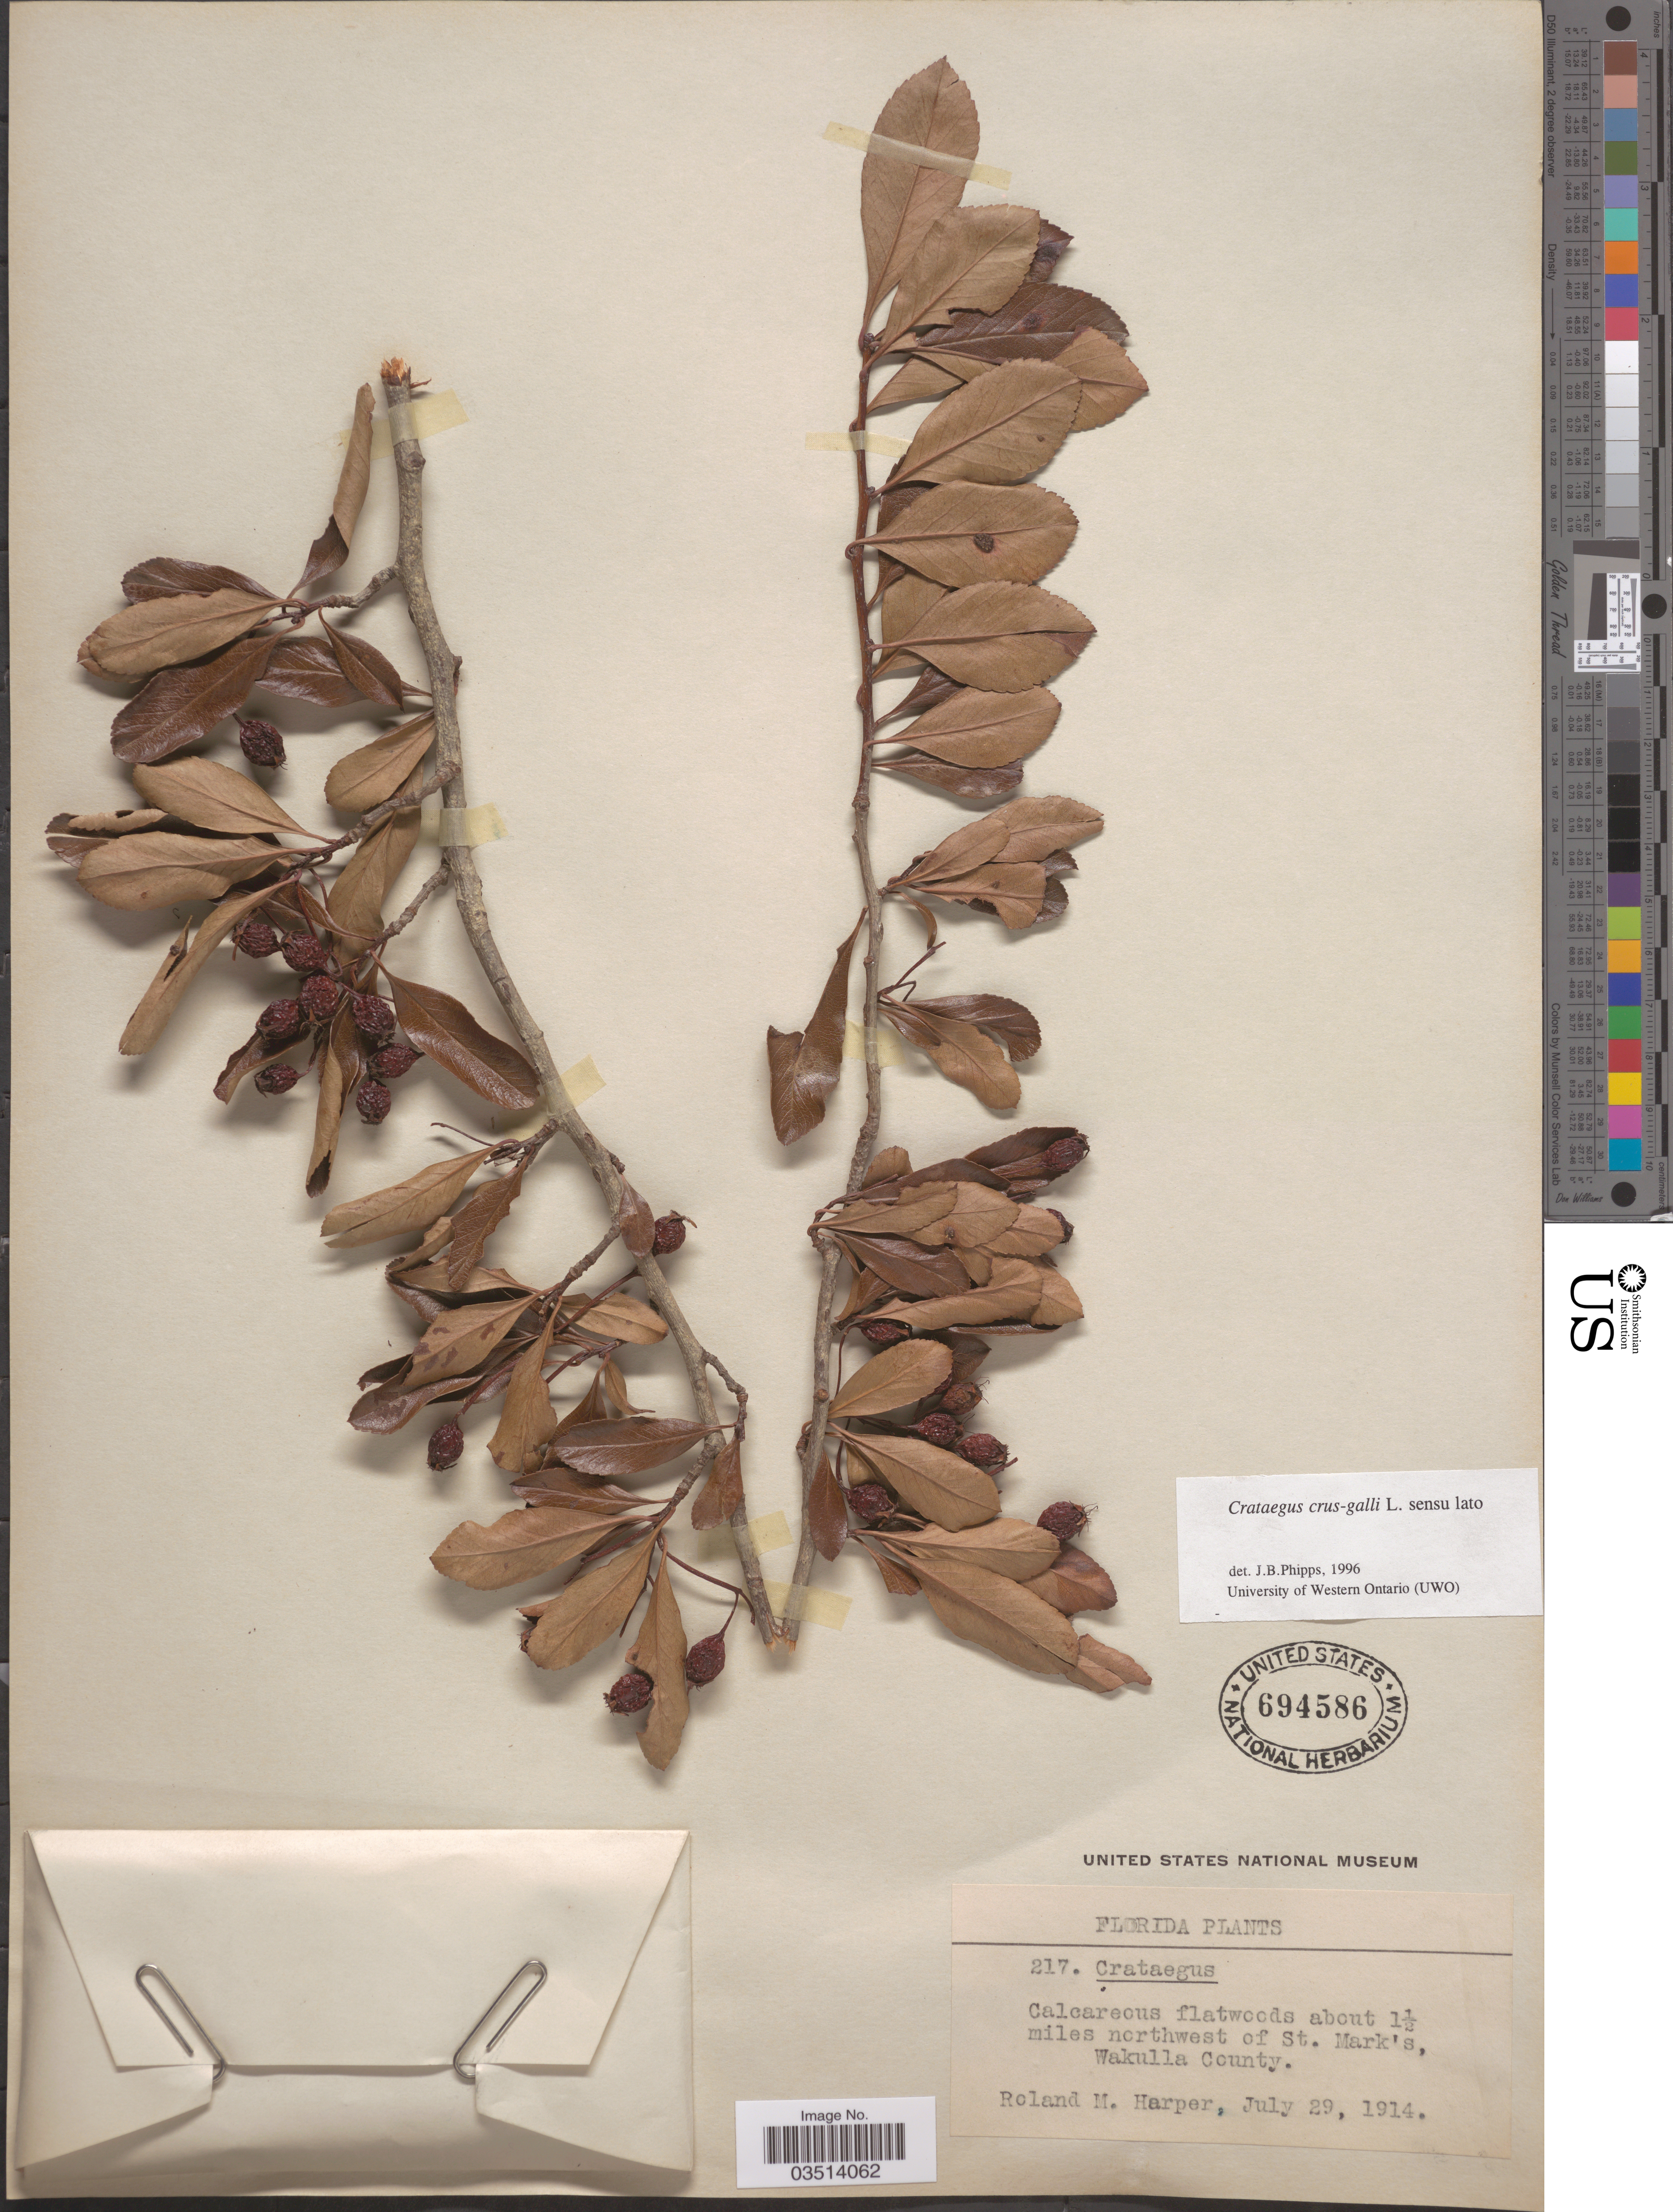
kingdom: Plantae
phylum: Tracheophyta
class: Magnoliopsida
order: Rosales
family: Rosaceae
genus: Crataegus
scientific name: Crataegus crus-galli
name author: L.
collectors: R. M. Harper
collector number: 217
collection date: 1914-07-29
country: United States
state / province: Florida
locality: Calcareous flatwoods about 1½ miles northwest of St. Mark's, Wakulla County.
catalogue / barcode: US 694586